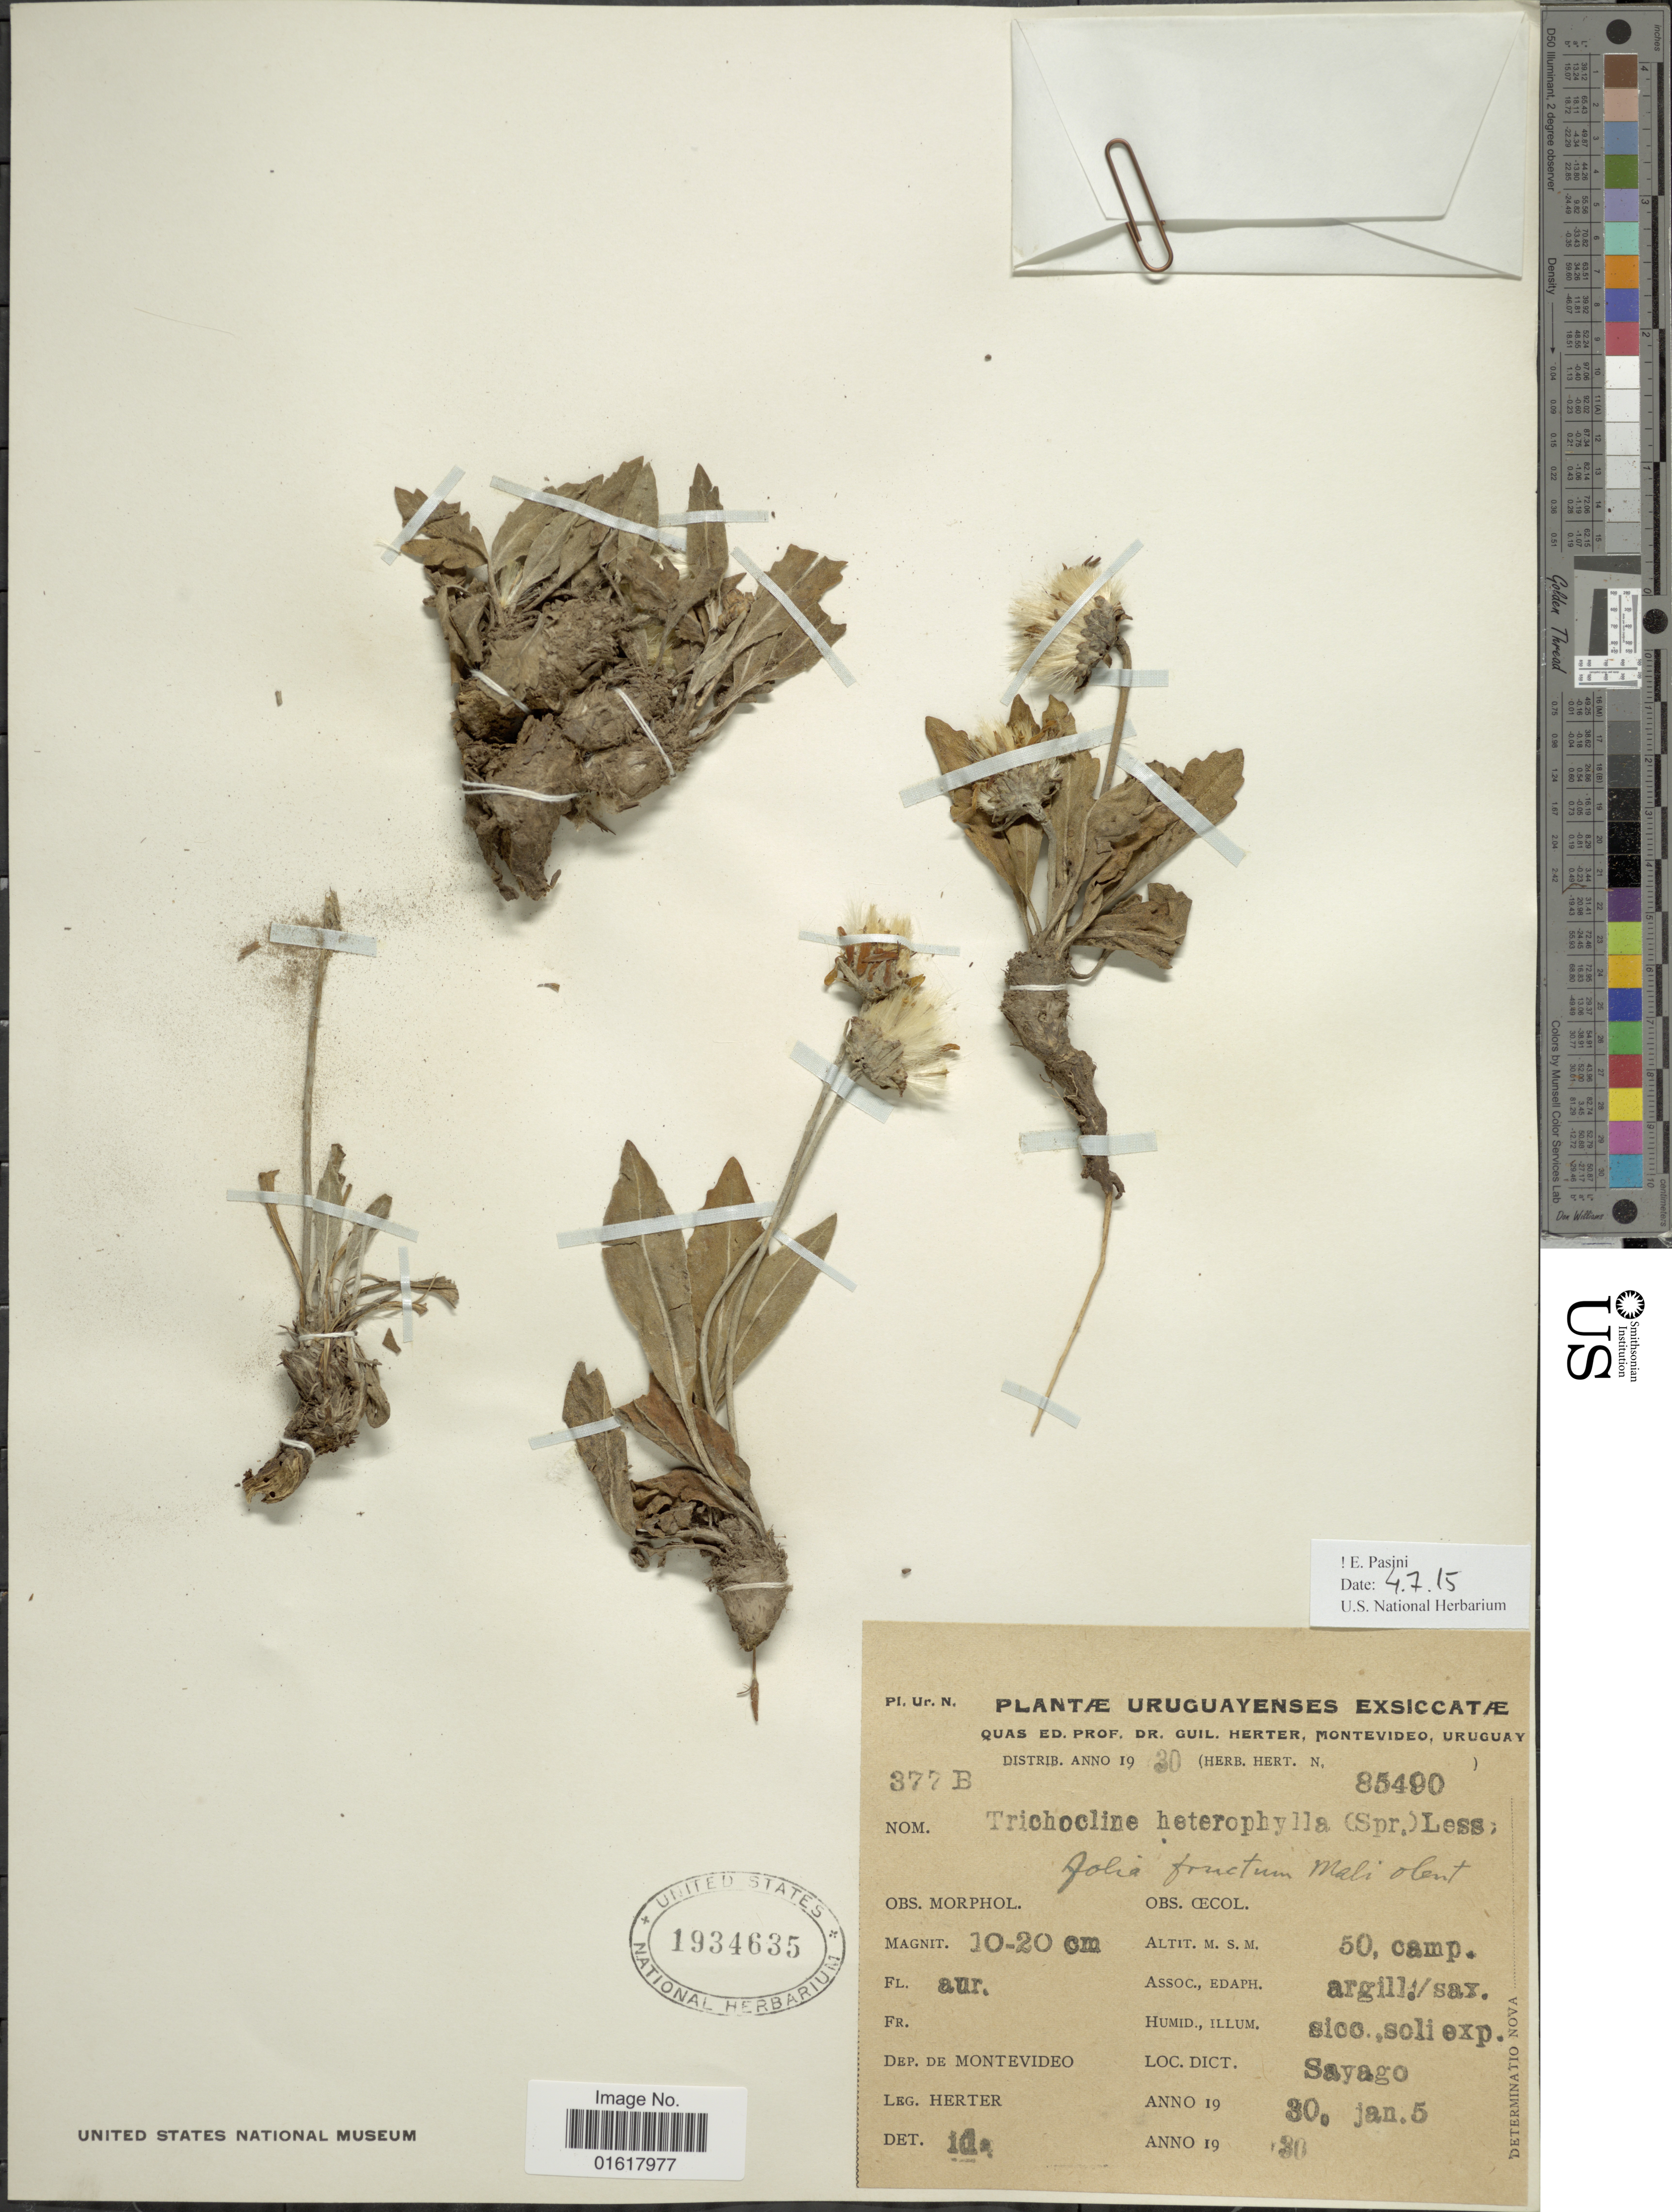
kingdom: Plantae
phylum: Tracheophyta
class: Magnoliopsida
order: Asterales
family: Asteraceae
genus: Trichocline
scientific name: Trichocline heterophylla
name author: (Spreng.) Less.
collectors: W. G. Herter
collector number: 377B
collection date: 1930-01-05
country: Uruguay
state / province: Montevideo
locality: Dict. Sayago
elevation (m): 50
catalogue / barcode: US 1934635